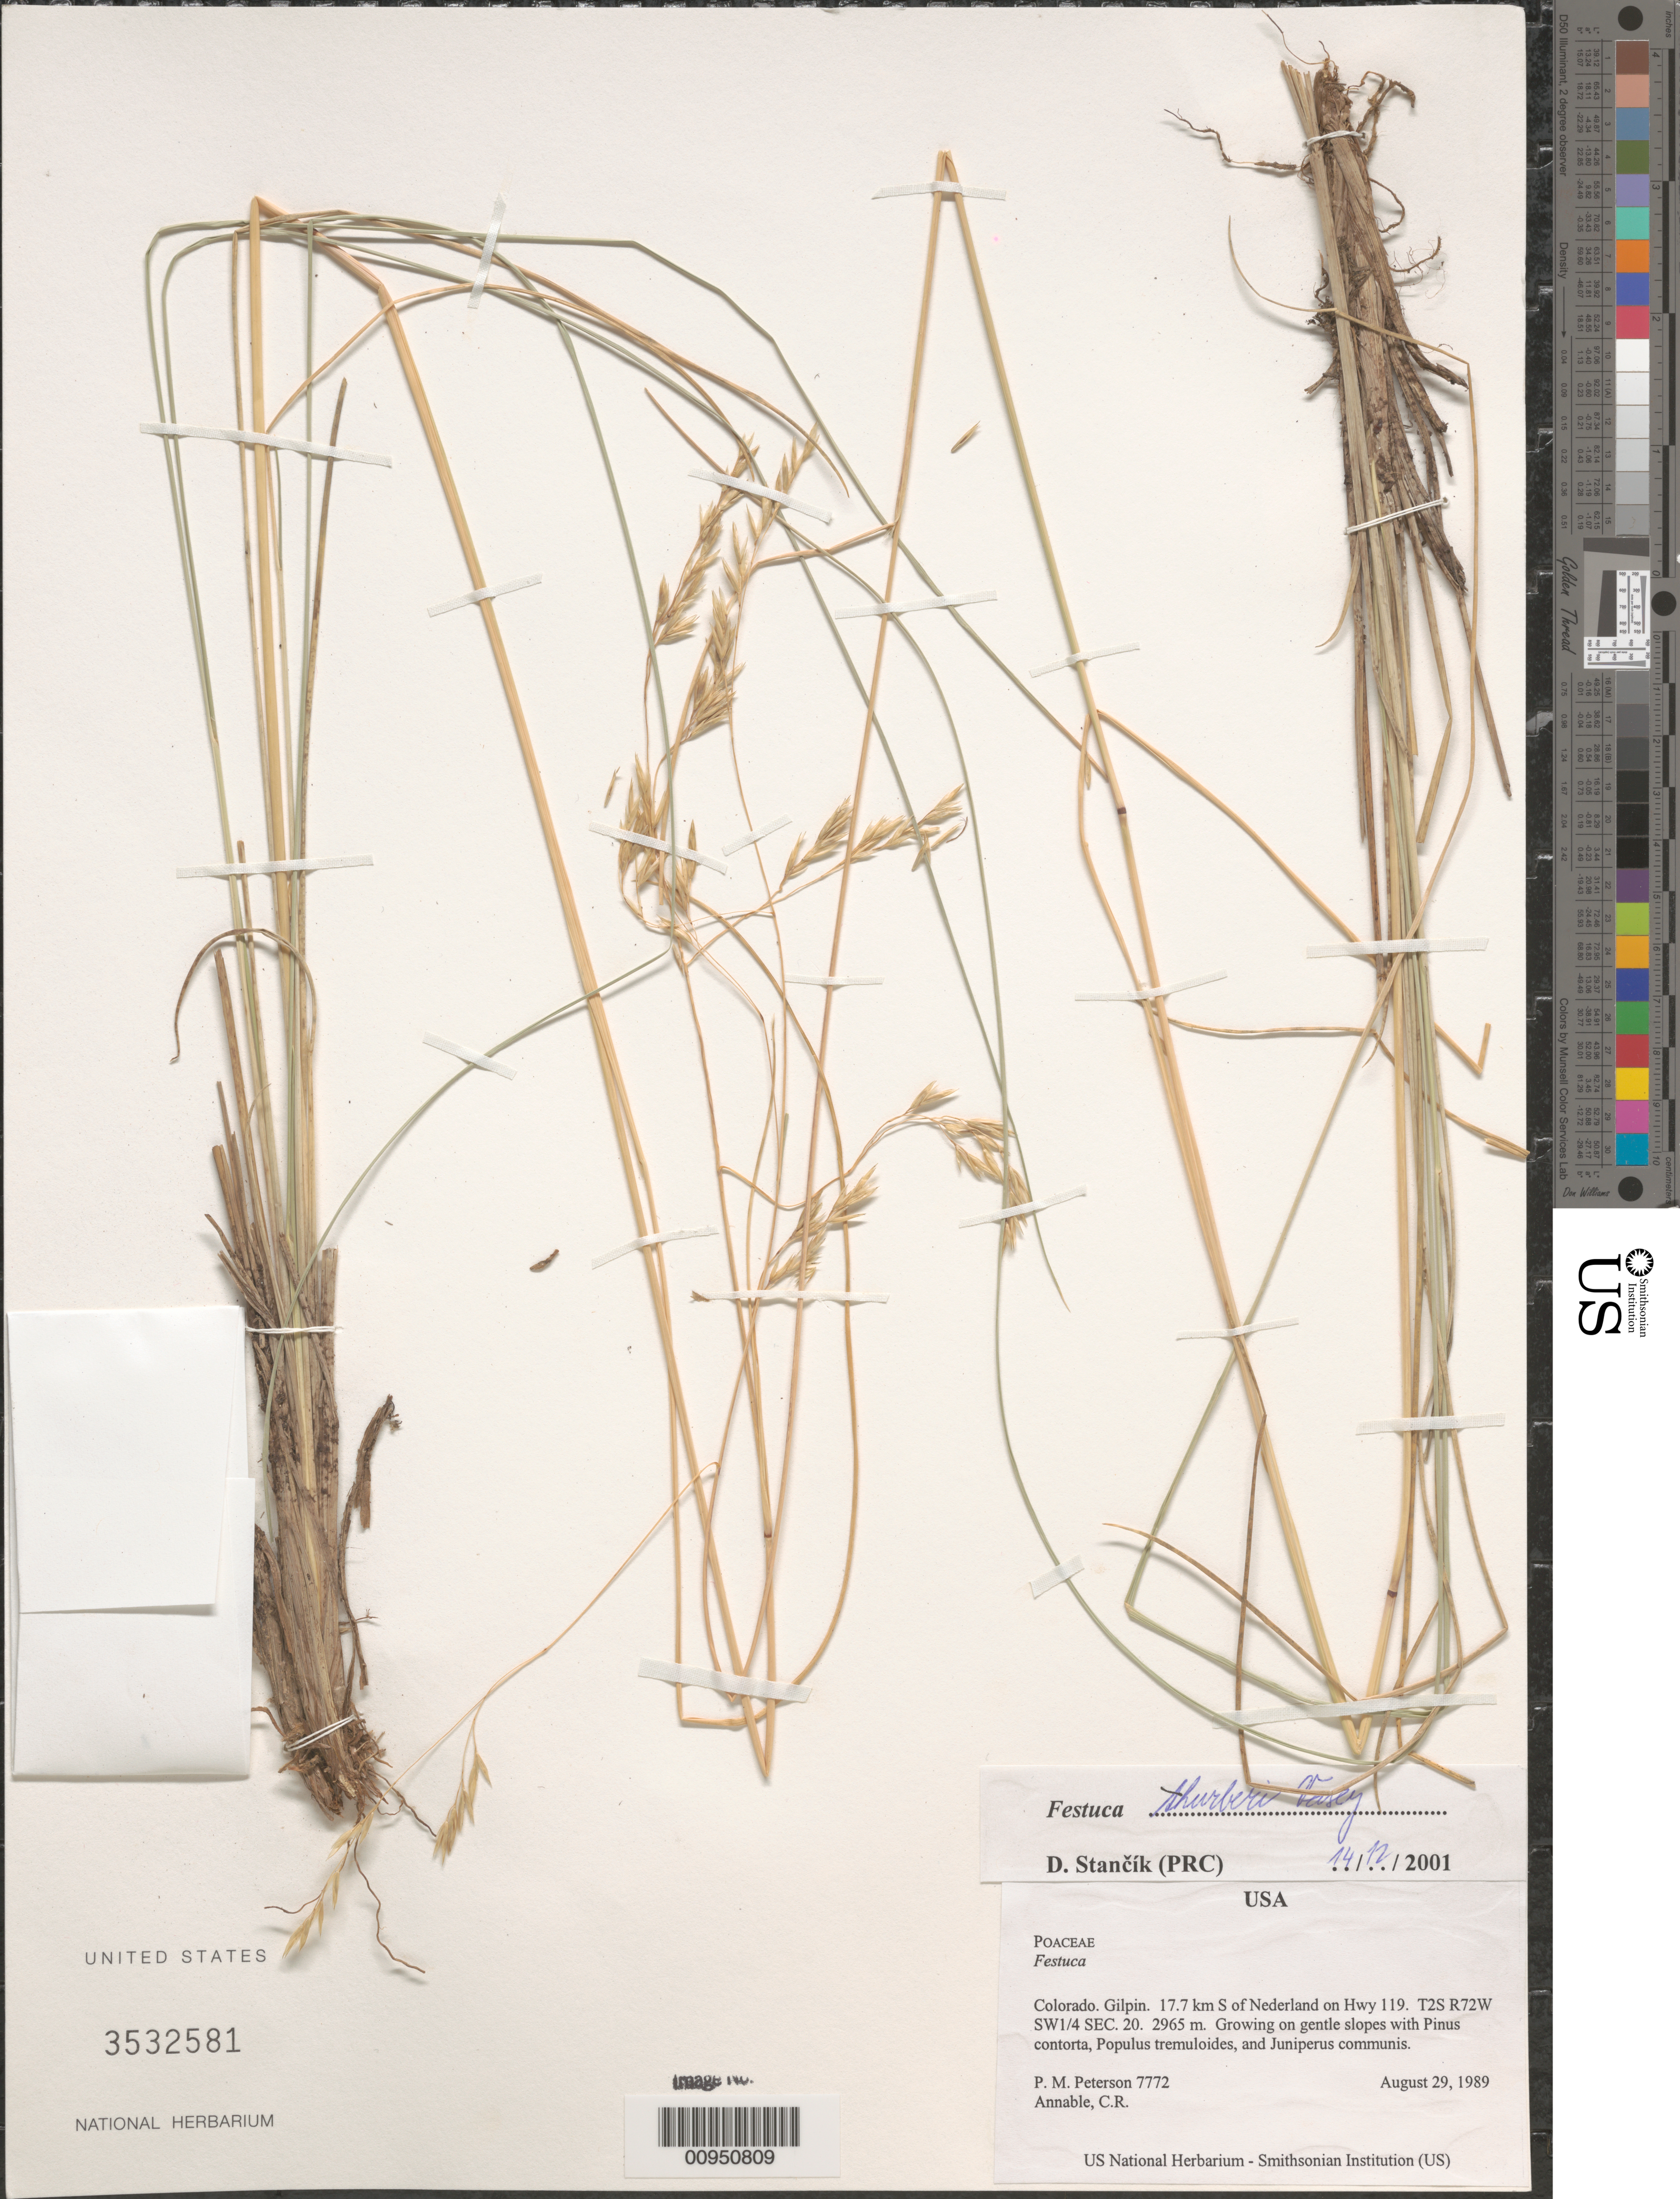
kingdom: Plantae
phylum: Tracheophyta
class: Liliopsida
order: Poales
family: Poaceae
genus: Festuca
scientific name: Festuca thurberi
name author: Vasey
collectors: P. M. Peterson & C. R. Annable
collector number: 07772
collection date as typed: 29 Aug 1989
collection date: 1989-08-29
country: United States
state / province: Colorado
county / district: Gilpin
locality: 17.7 km S of Nederland on Hwy 119. T2S R72W SW1/4 SEC. 20.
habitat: Growing on gentle slopes with Pinus contorta, Populus tremuloides, and Juniperus communis.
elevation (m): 2965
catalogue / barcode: US 3532581